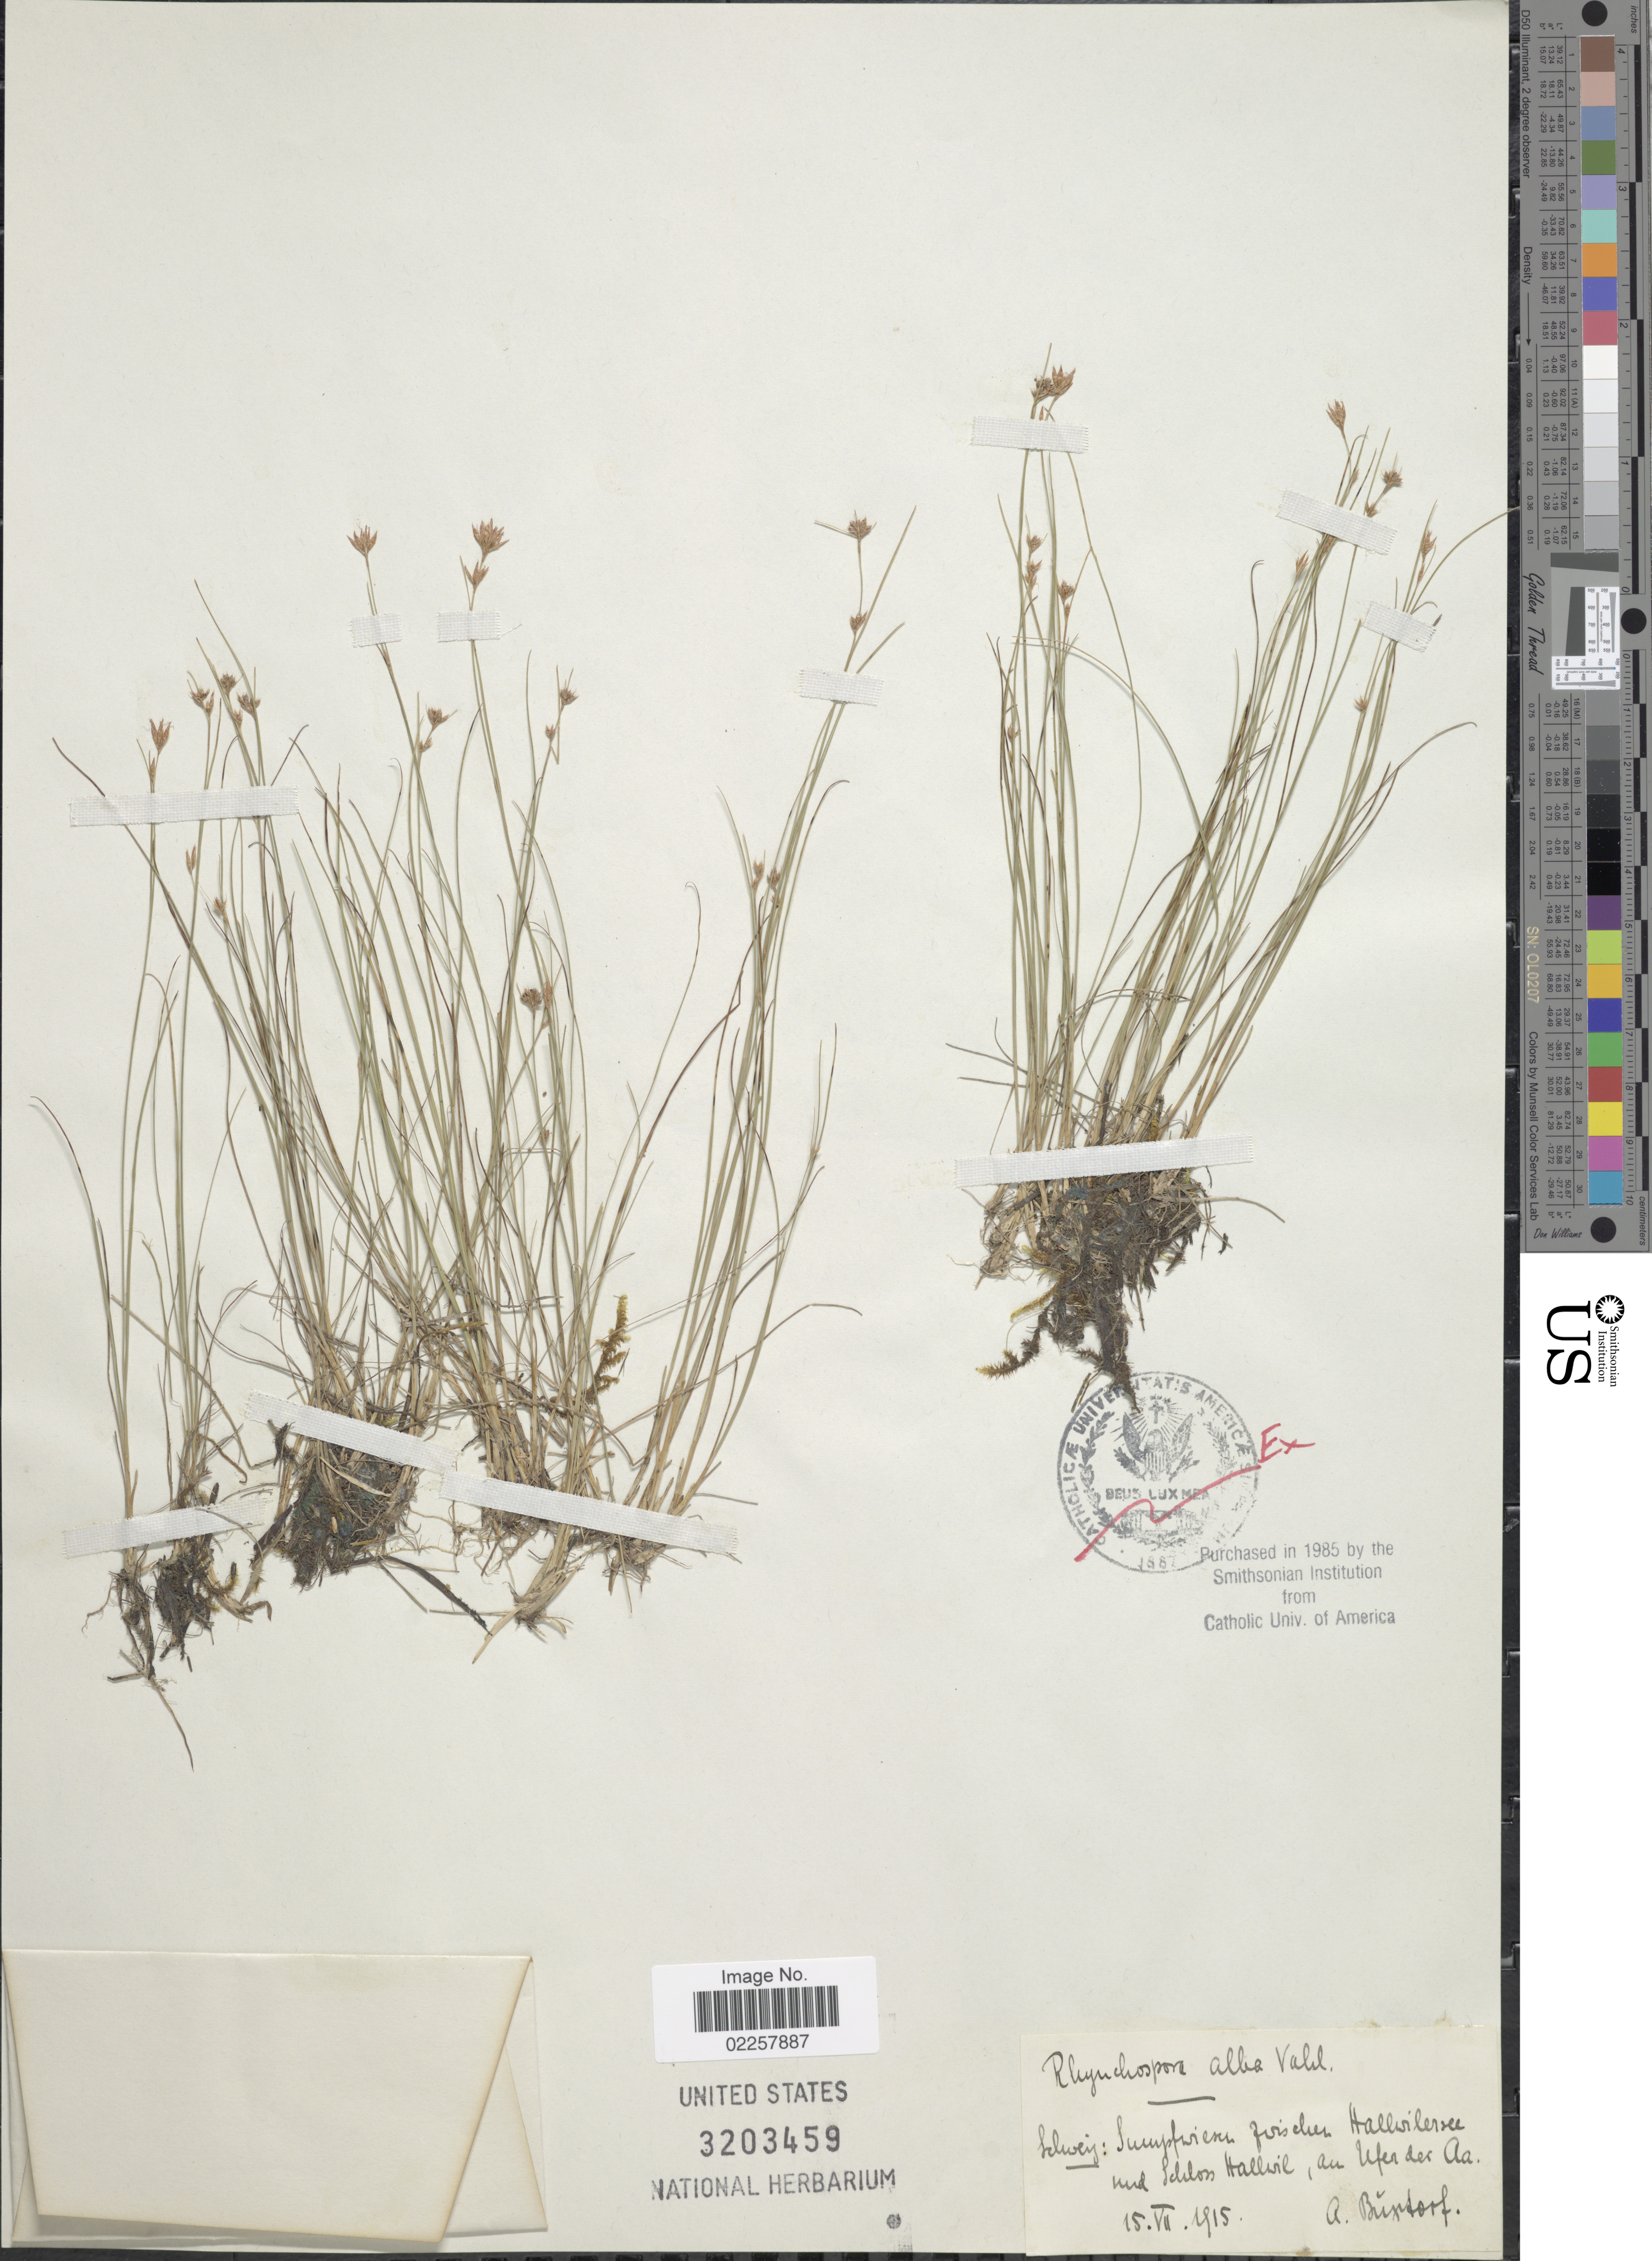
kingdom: Plantae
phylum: Tracheophyta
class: Liliopsida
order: Poales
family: Cyperaceae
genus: Rhynchospora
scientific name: Rhynchospora alba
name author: (L.) Vahl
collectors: A. Buxdorf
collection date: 1915-07-15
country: Switzerland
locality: Schweiz: Sumpfwiezen zwischen Hallwilersee sud schilln Hallvil, au ufen der AA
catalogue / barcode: US 3203459